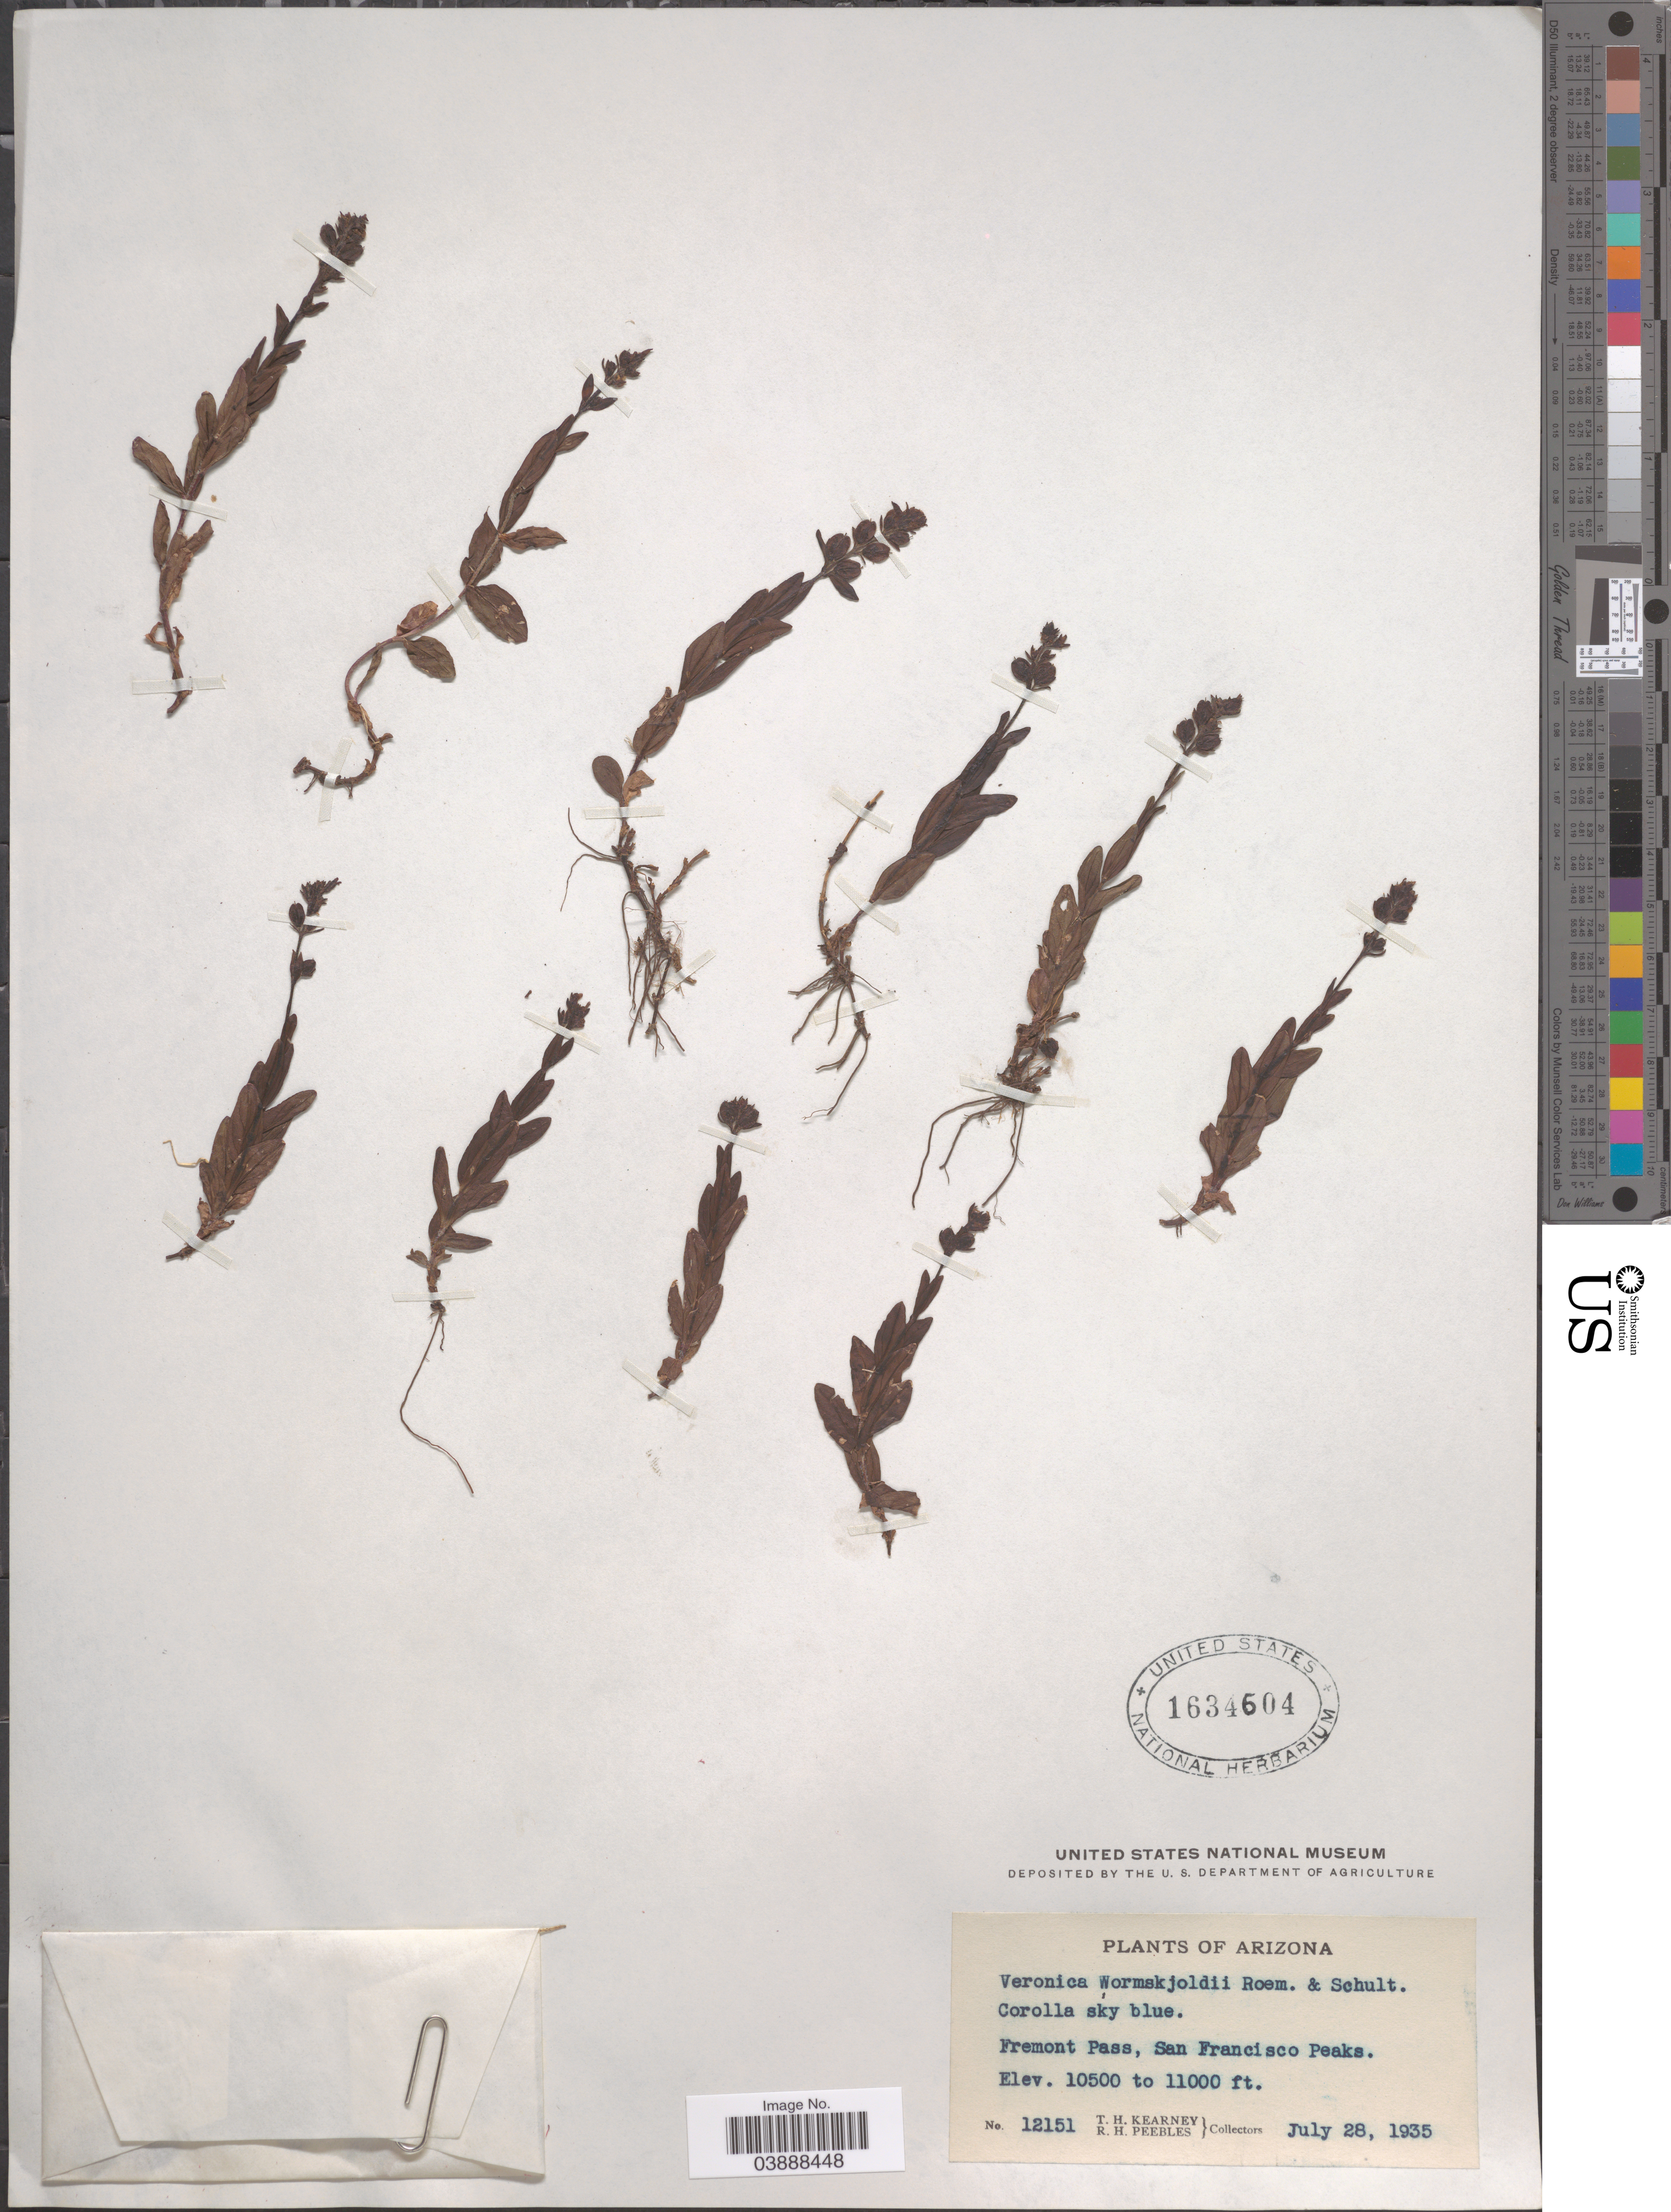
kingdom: Plantae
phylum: Tracheophyta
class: Magnoliopsida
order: Lamiales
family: Plantaginaceae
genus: Veronica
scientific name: Veronica wormskjoldii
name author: Roem. & Schult.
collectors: T. H. Kearney & R. H. Peebles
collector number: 12151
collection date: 1935-07-28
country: United States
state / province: Arizona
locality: Fremont Pass, San Francisco Peaks.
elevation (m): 3200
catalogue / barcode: US 1634604